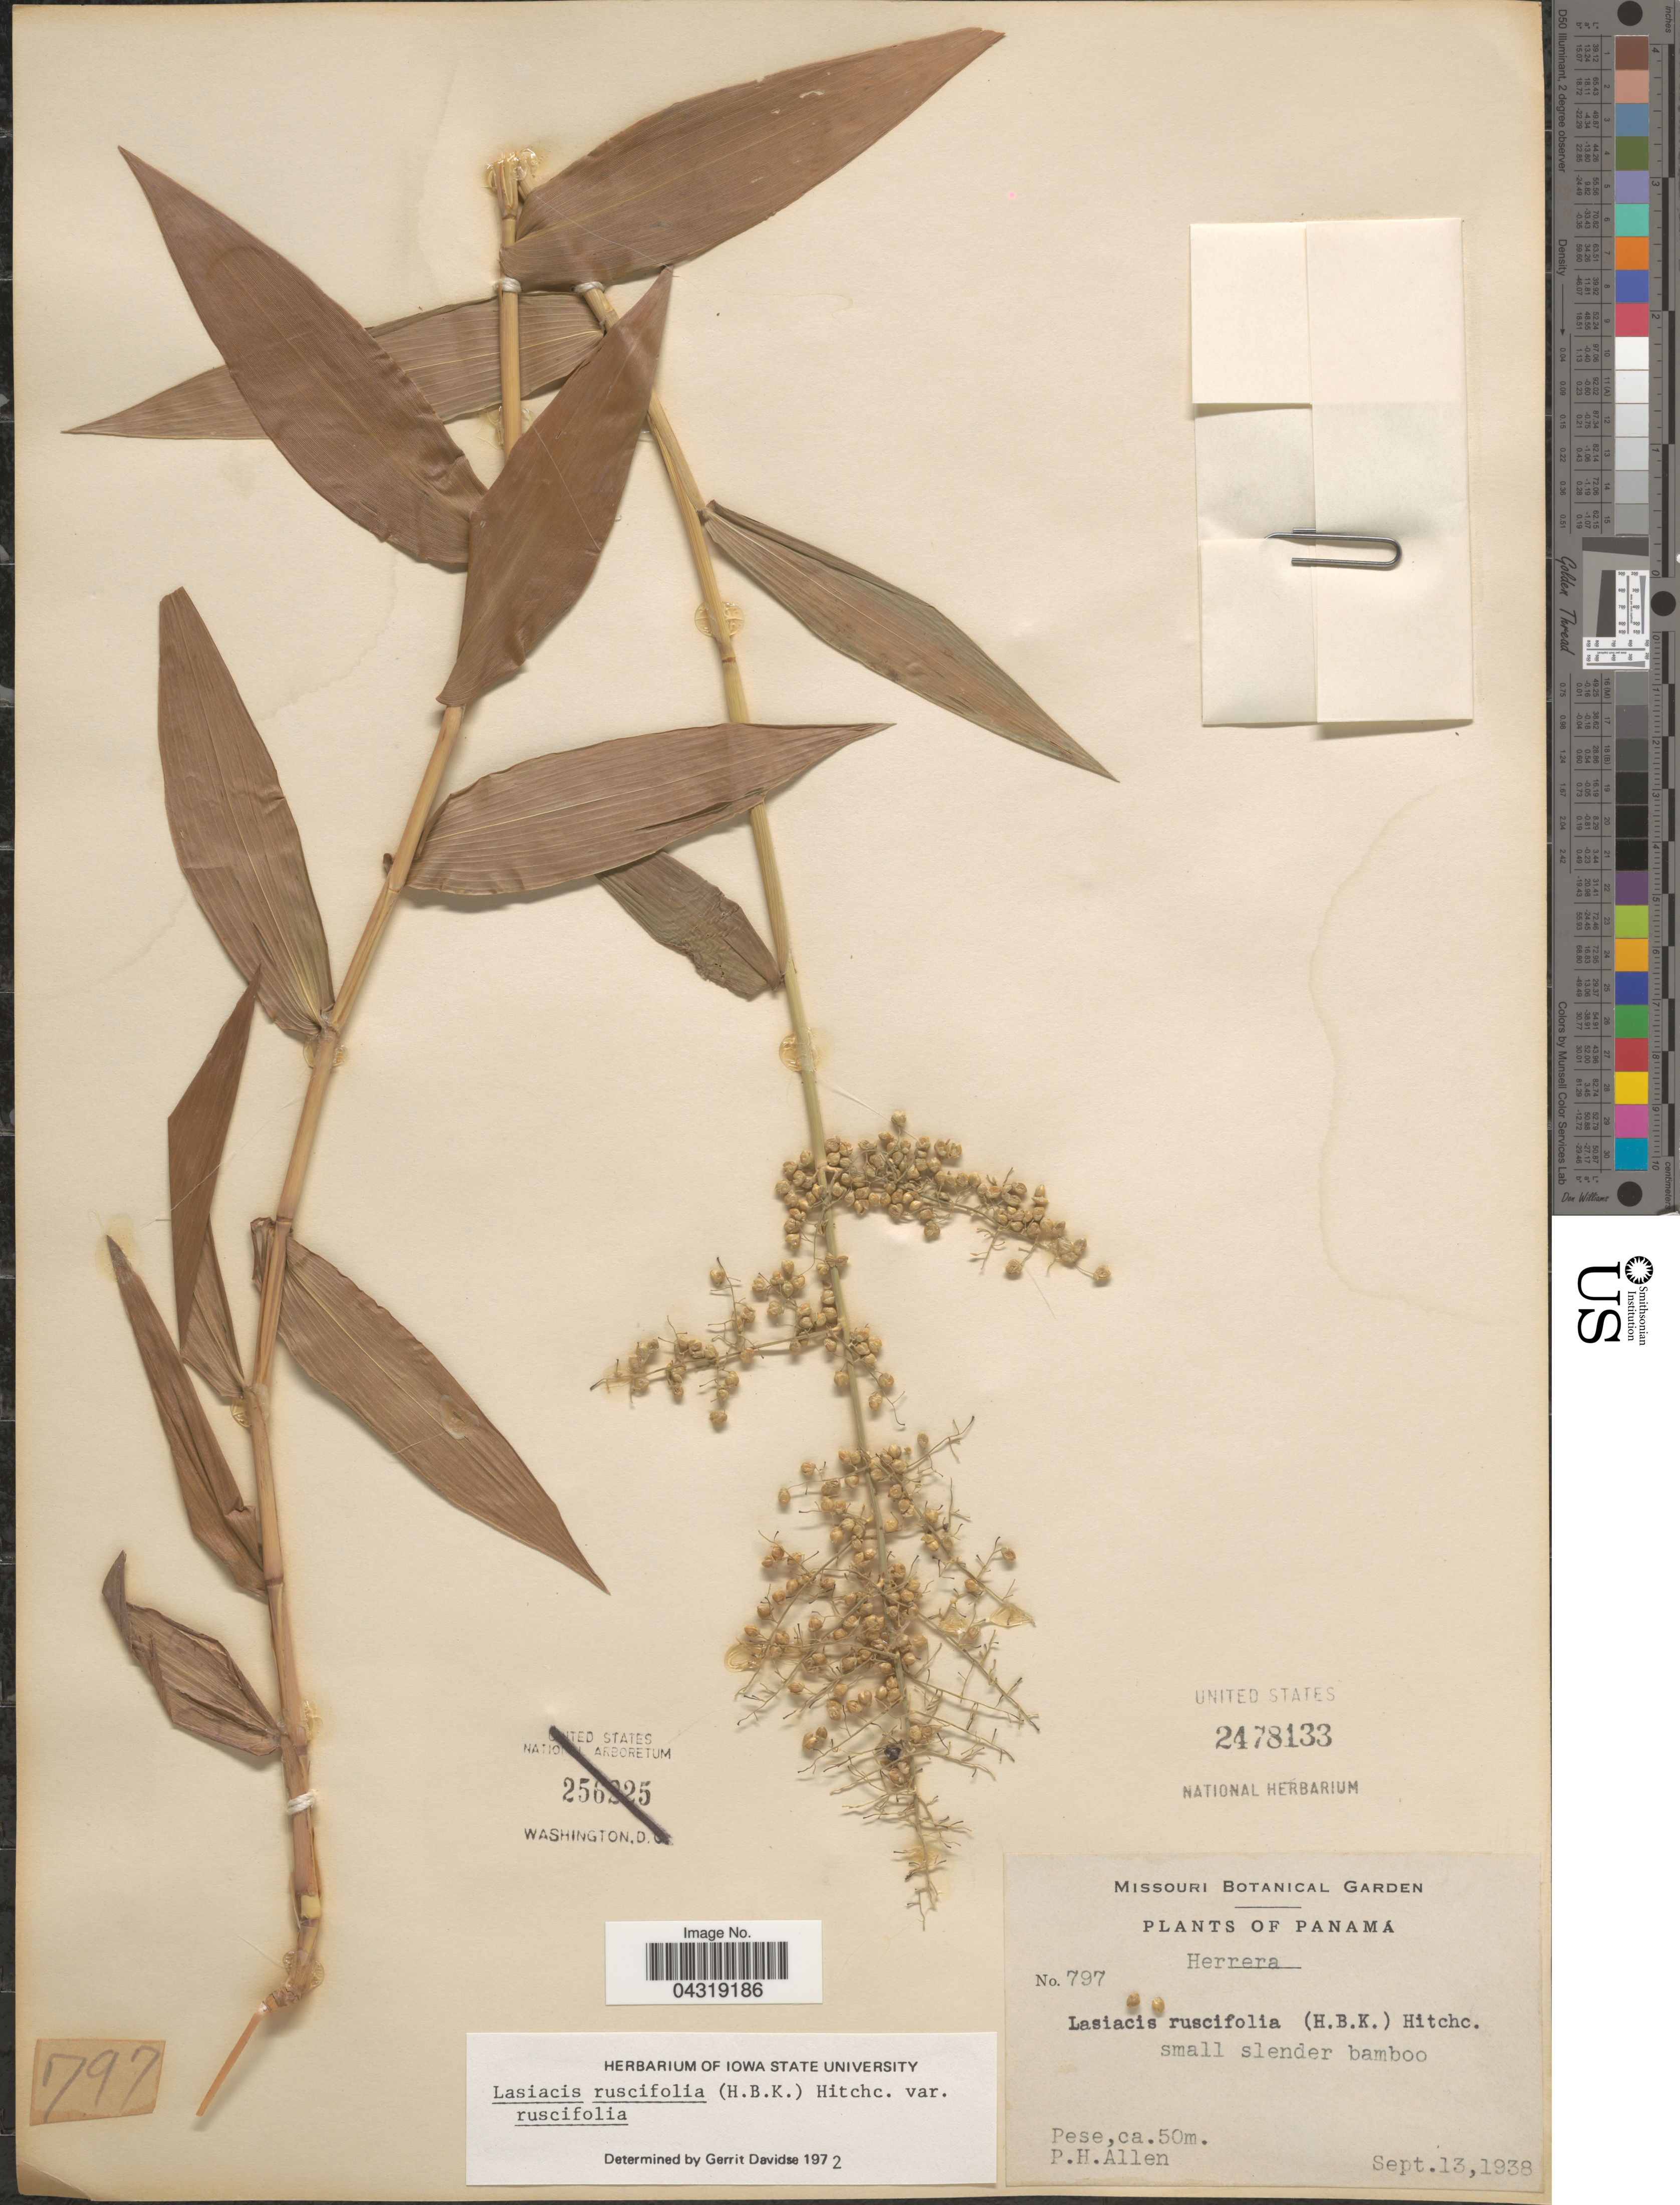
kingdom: Plantae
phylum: Tracheophyta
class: Liliopsida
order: Poales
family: Poaceae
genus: Lasiacis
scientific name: Lasiacis ruscifolia var. velutina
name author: (Swallen) Davidse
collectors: P. H. Allen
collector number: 797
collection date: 1938-09-13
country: Panama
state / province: Herrera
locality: Pese.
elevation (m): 50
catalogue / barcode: US 2478133